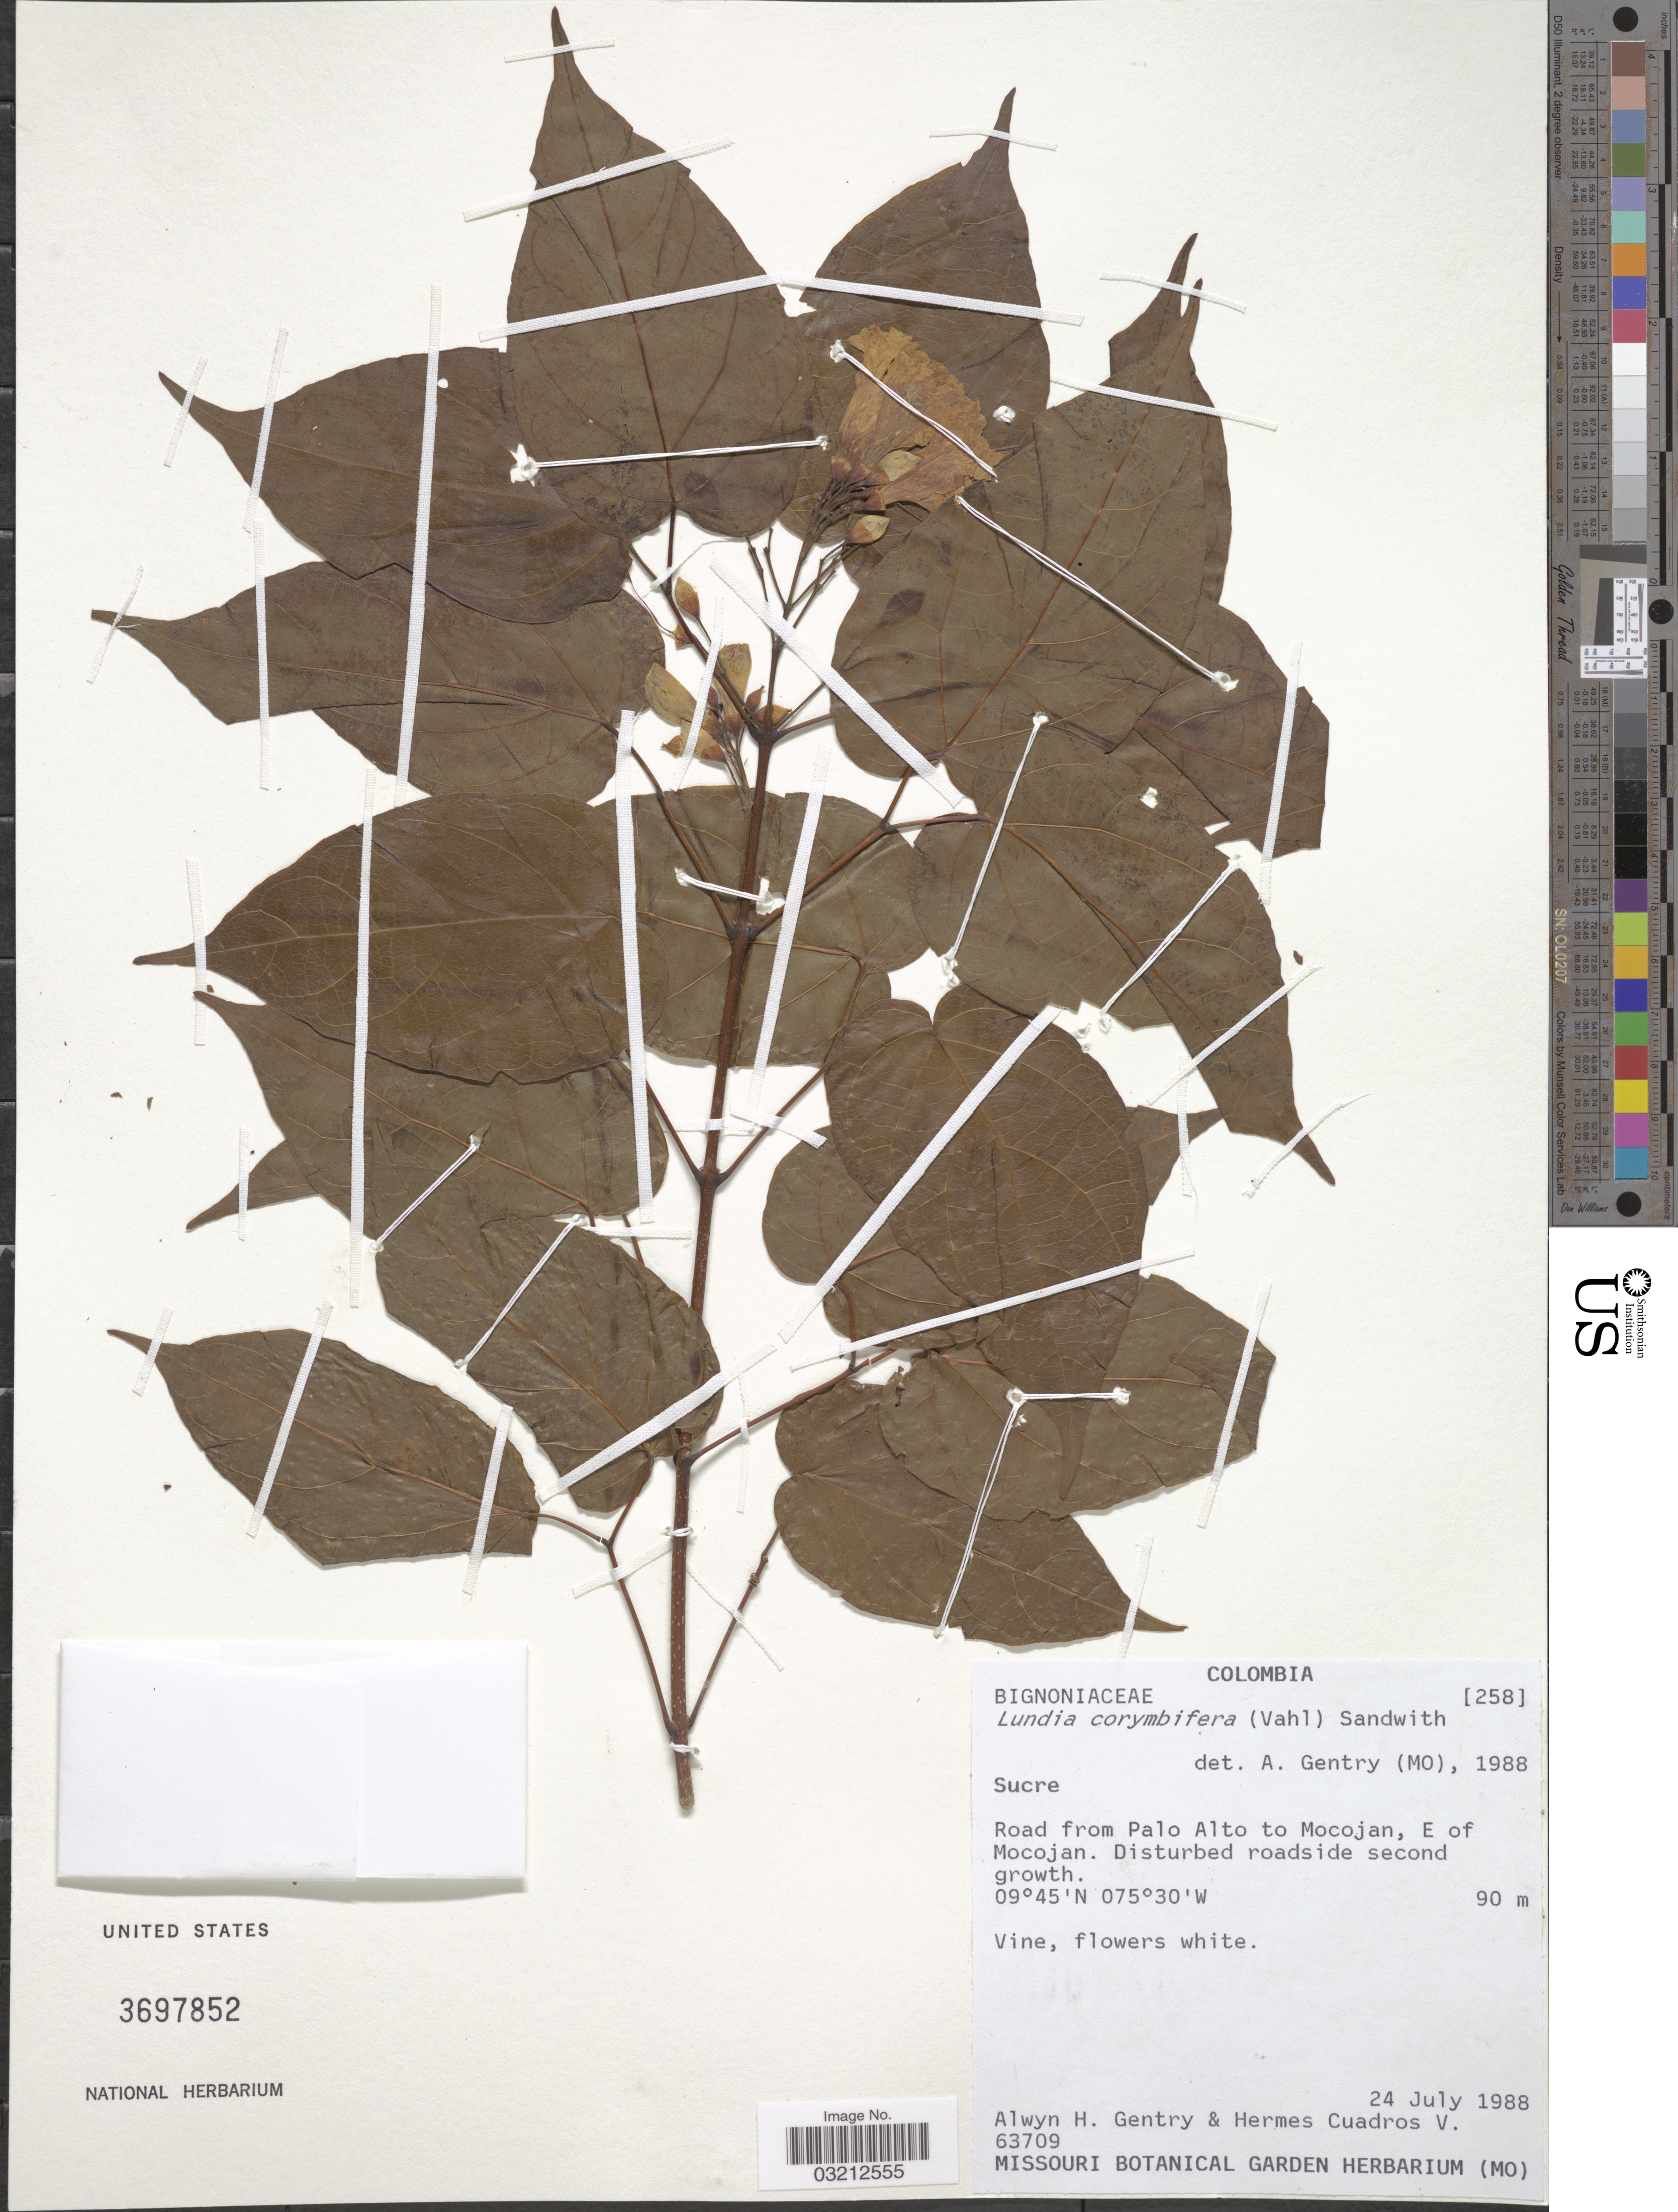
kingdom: Plantae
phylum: Tracheophyta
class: Magnoliopsida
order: Lamiales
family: Bignoniaceae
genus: Lundia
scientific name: Lundia corymbifera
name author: (Vahl) Sandwith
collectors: A. H. Gentry & H. Cuadros V.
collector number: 63709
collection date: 1988-07-24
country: Colombia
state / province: Sucre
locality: Road from Palo Alto to Mocojan, E of Mocojan.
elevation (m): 90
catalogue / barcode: US 3697852